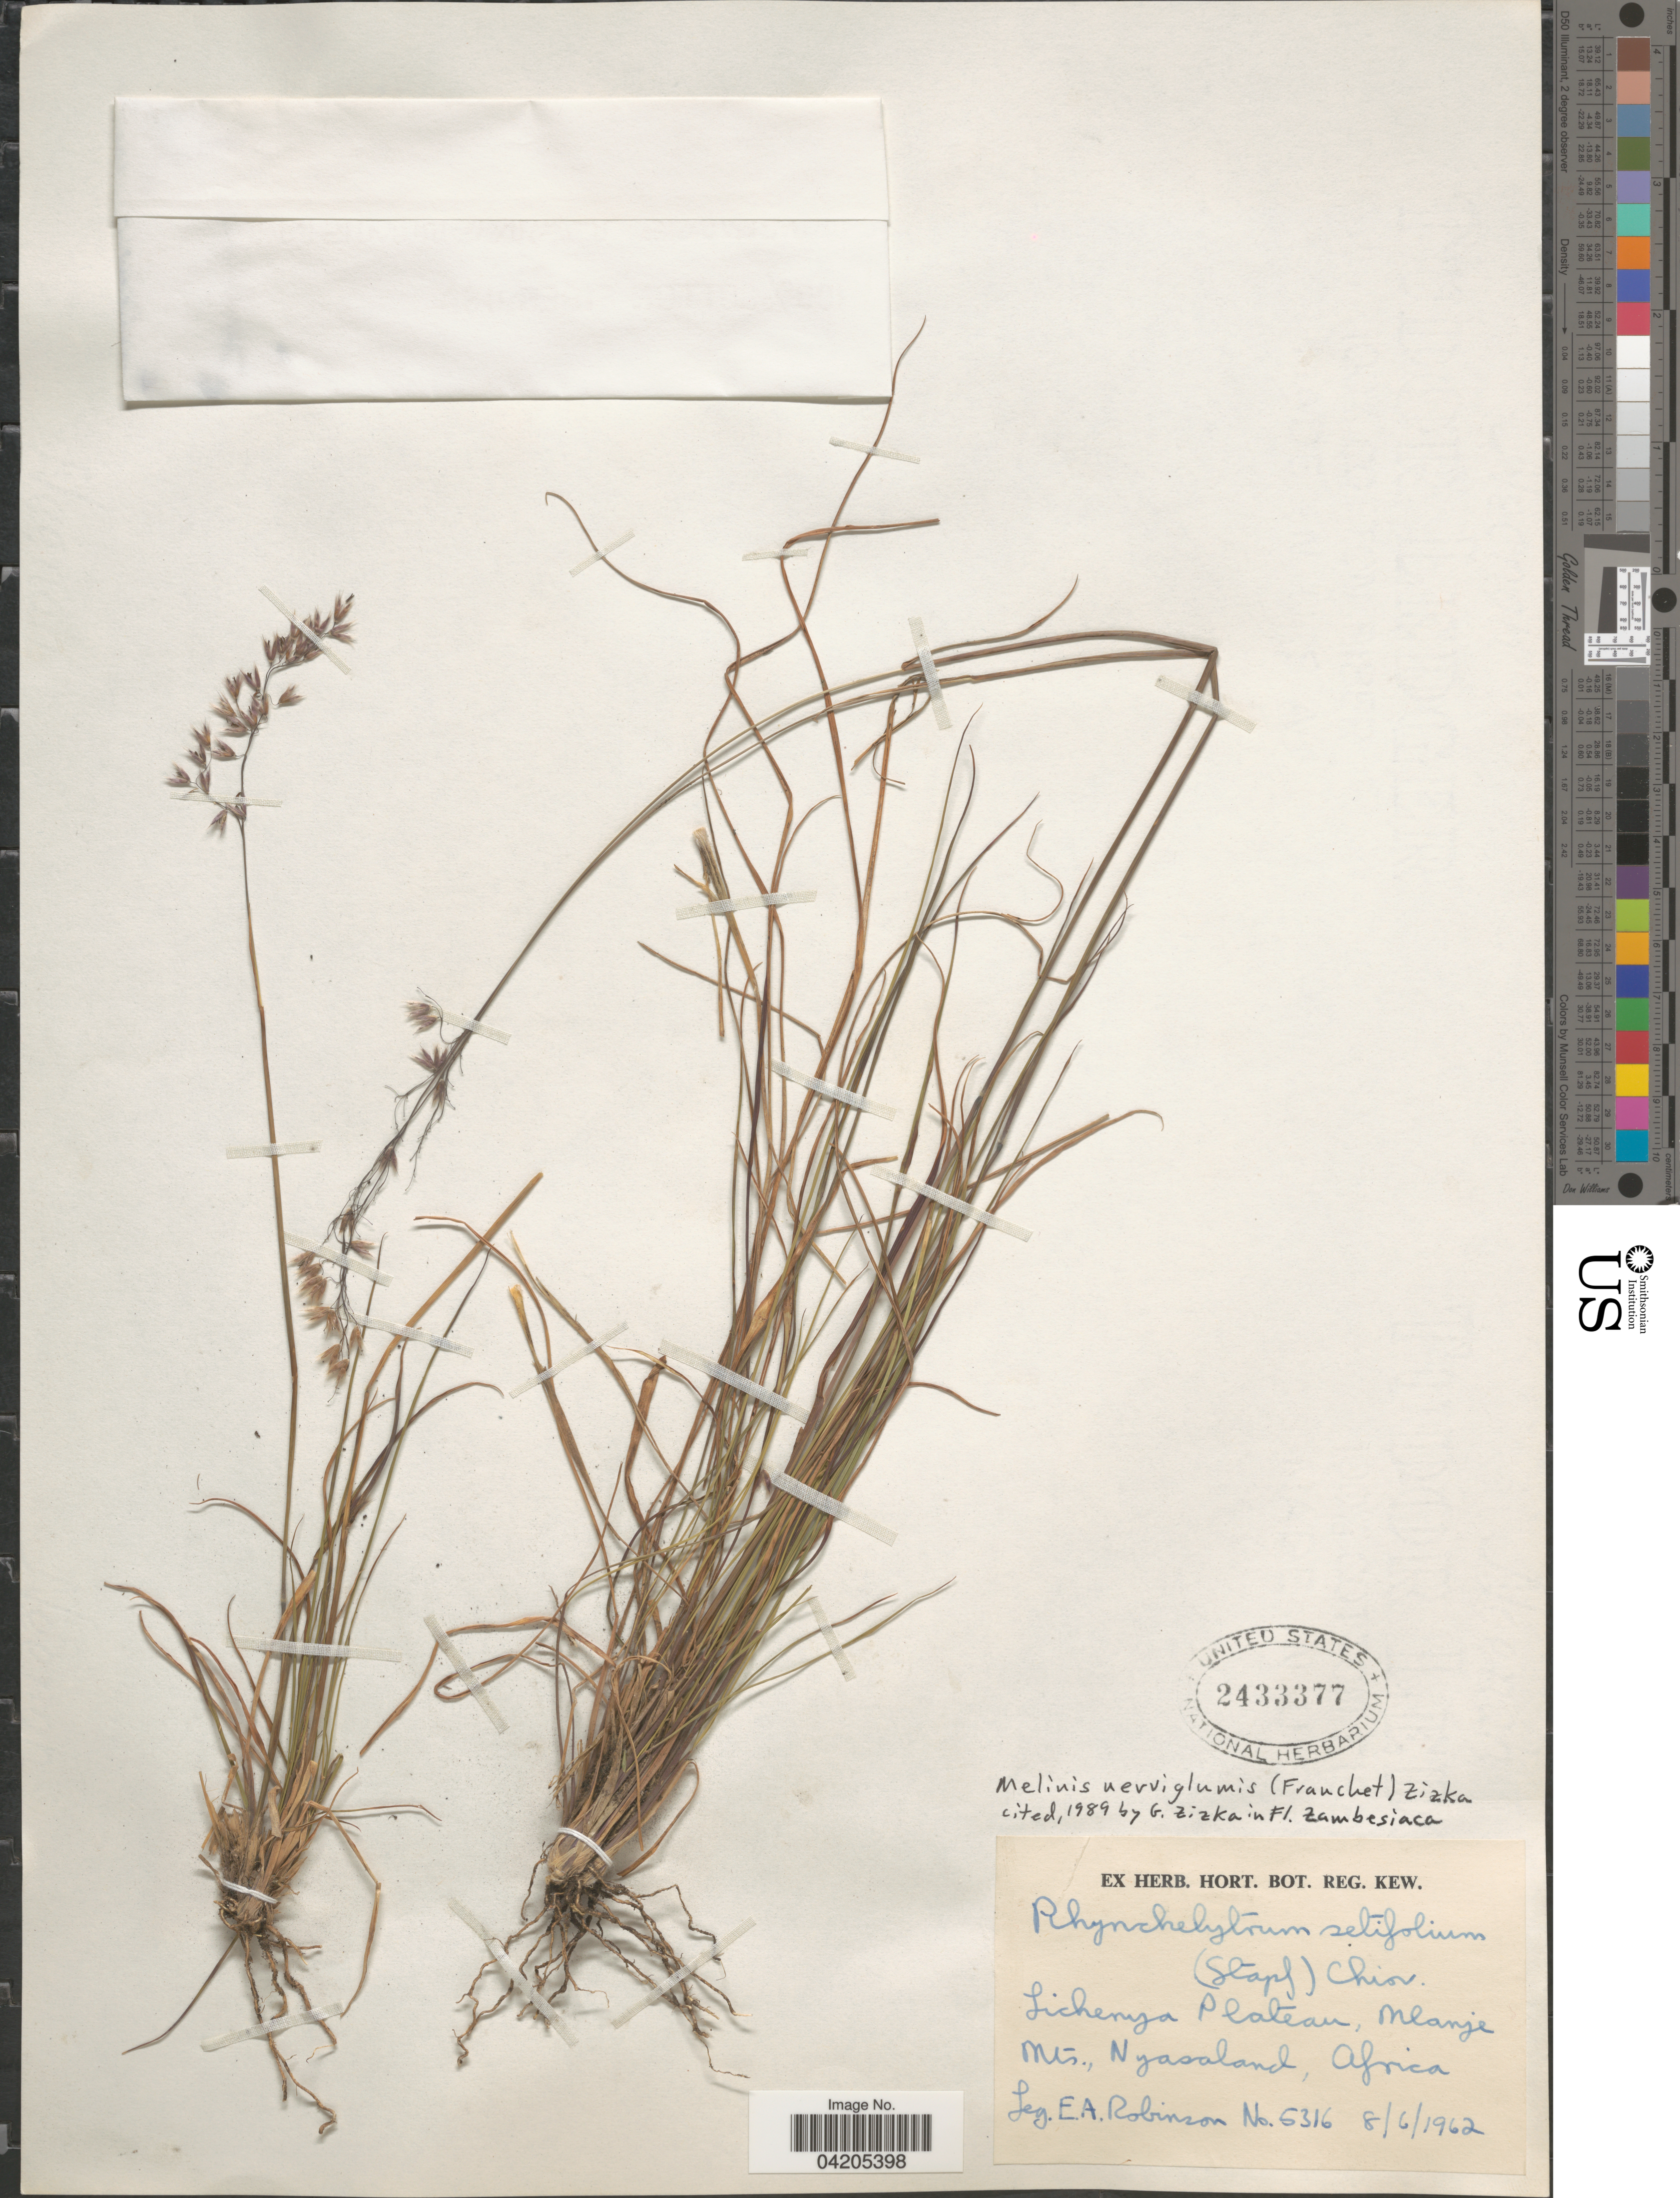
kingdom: Plantae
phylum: Tracheophyta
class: Liliopsida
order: Poales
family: Poaceae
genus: Melinis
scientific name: Melinis nerviglumis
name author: (Franch.) Zizka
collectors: E. A. Robinson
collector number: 5316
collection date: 1962-06-08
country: Malawi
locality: Lichenya Plateau, Mlanje Mts., Nyasaland.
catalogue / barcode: US 2433377